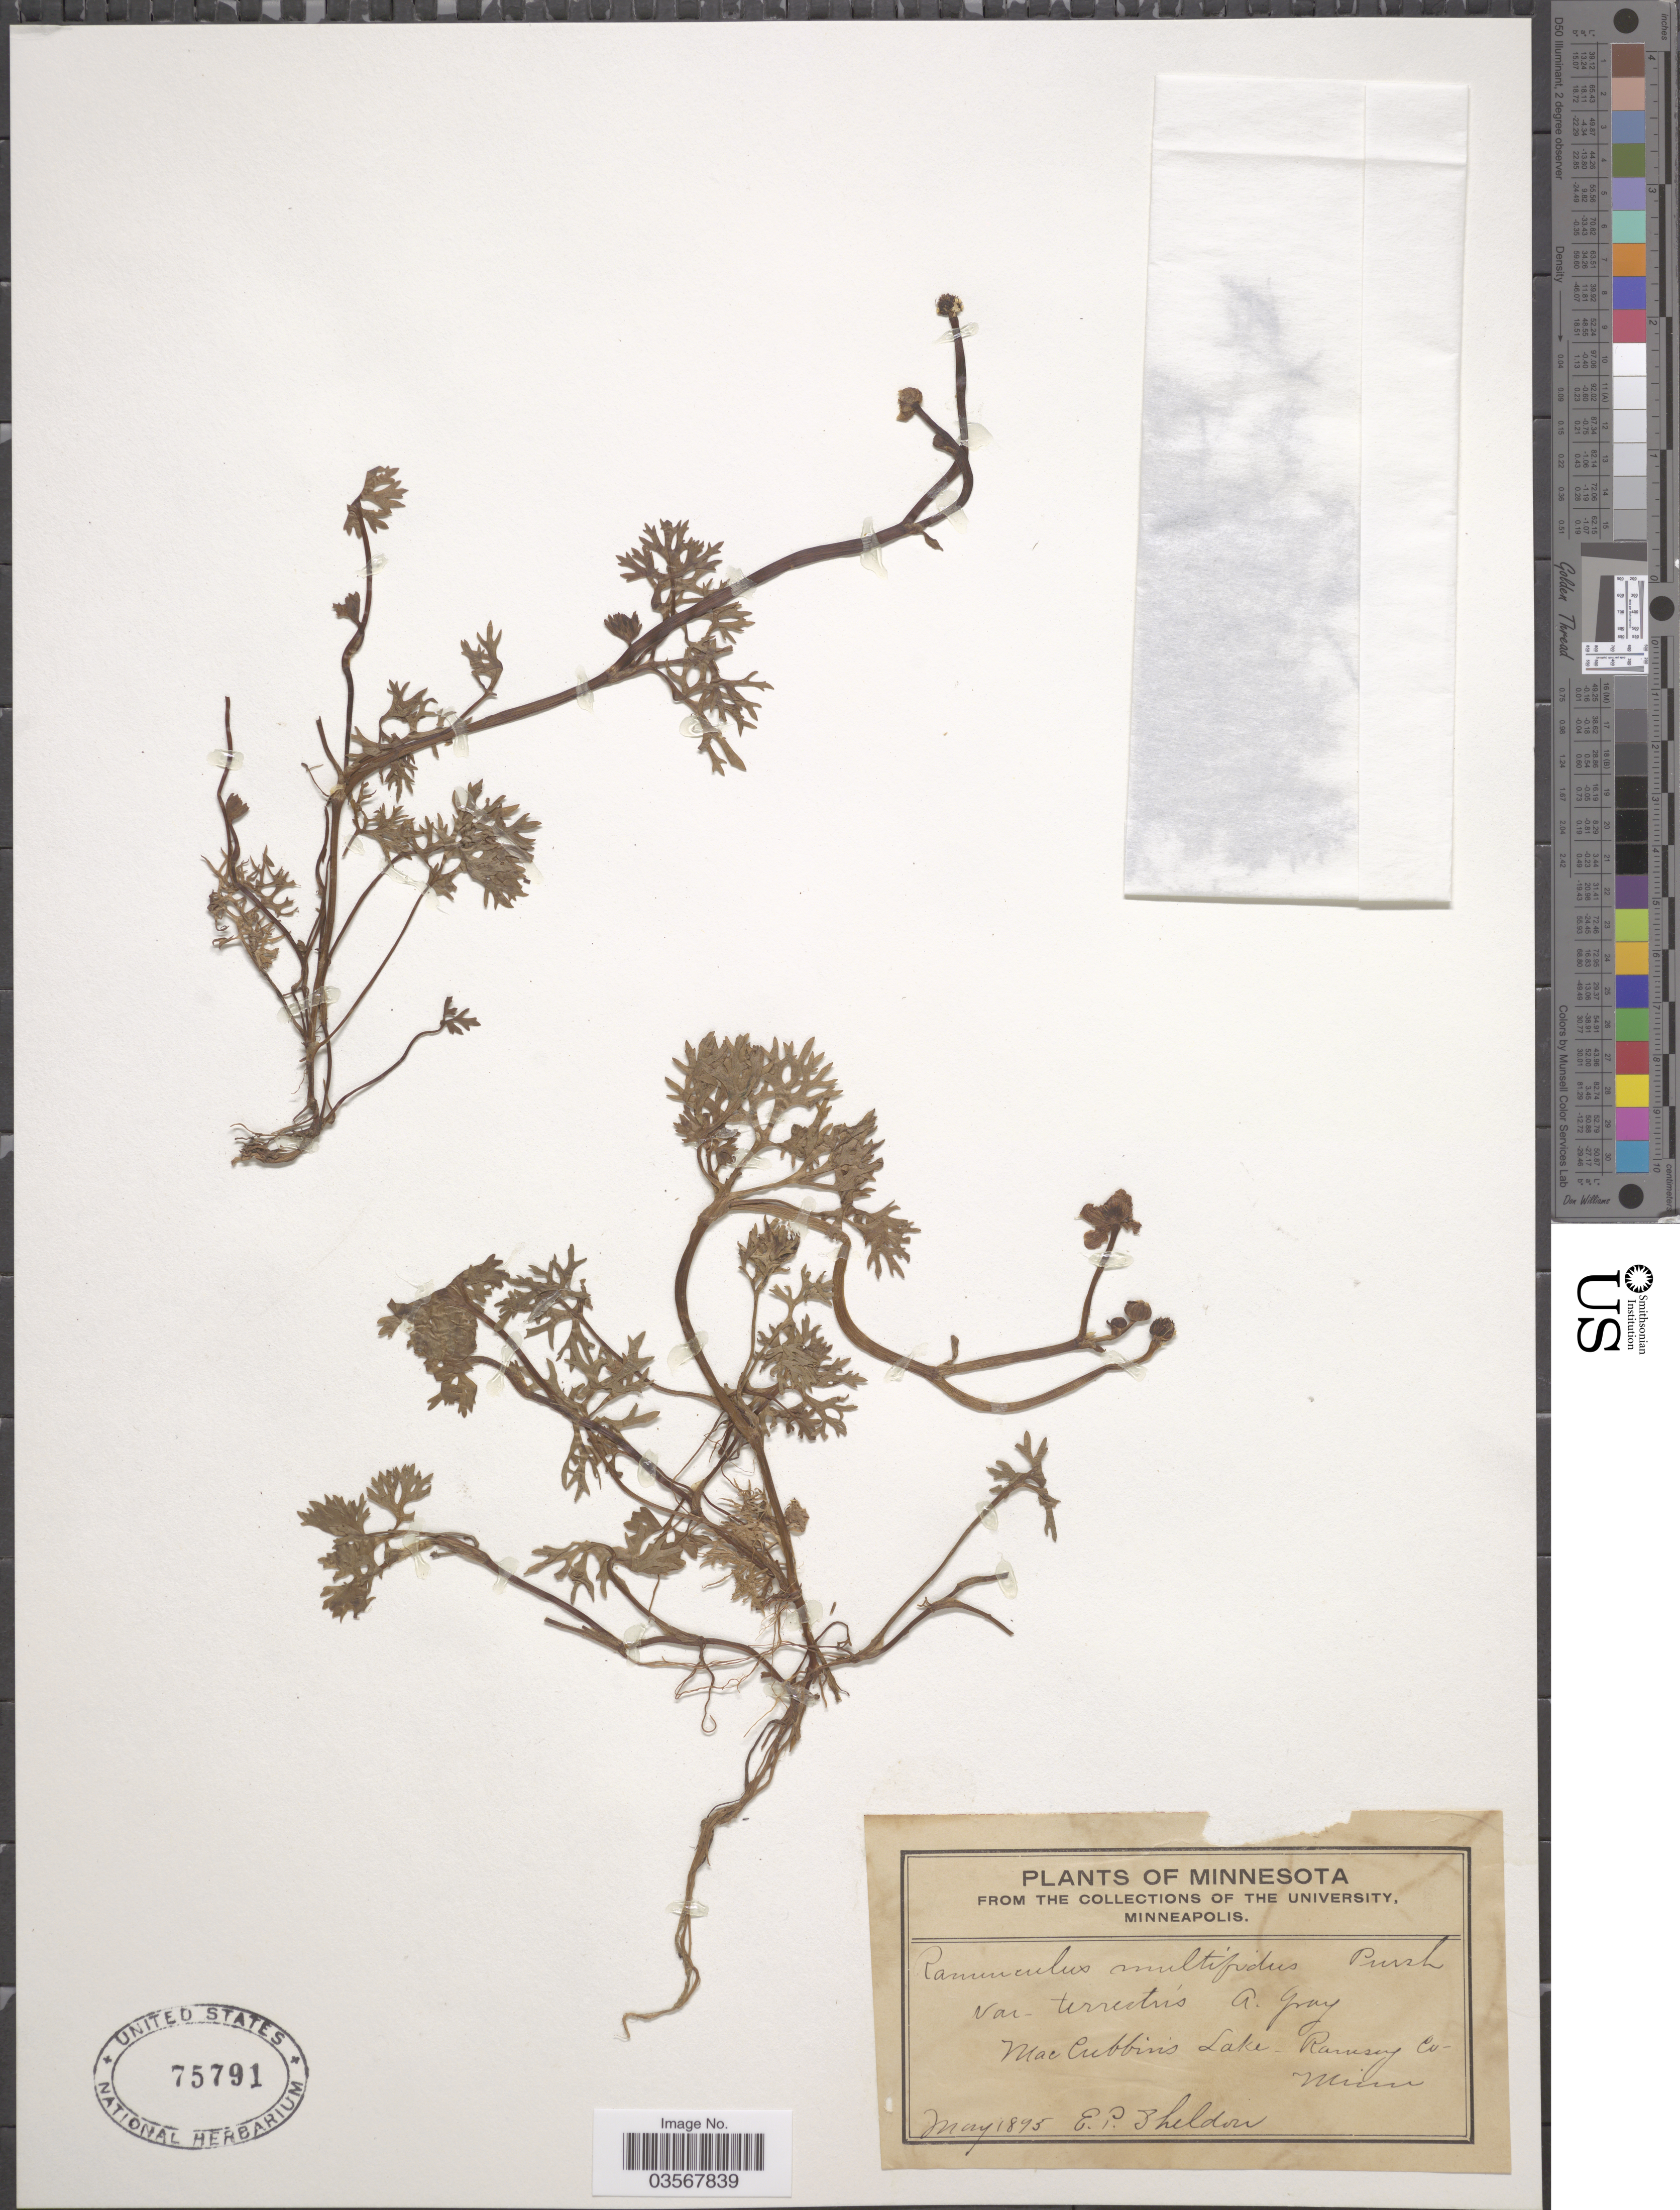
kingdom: Plantae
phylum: Tracheophyta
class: Magnoliopsida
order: Ranunculales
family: Ranunculaceae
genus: Ranunculus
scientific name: Ranunculus multifidus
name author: Forssk.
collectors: E. P. Sheldon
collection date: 1895-05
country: United States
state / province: Minnesota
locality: MacCubbin's Lake-Ramsey Co.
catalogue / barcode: US 75791